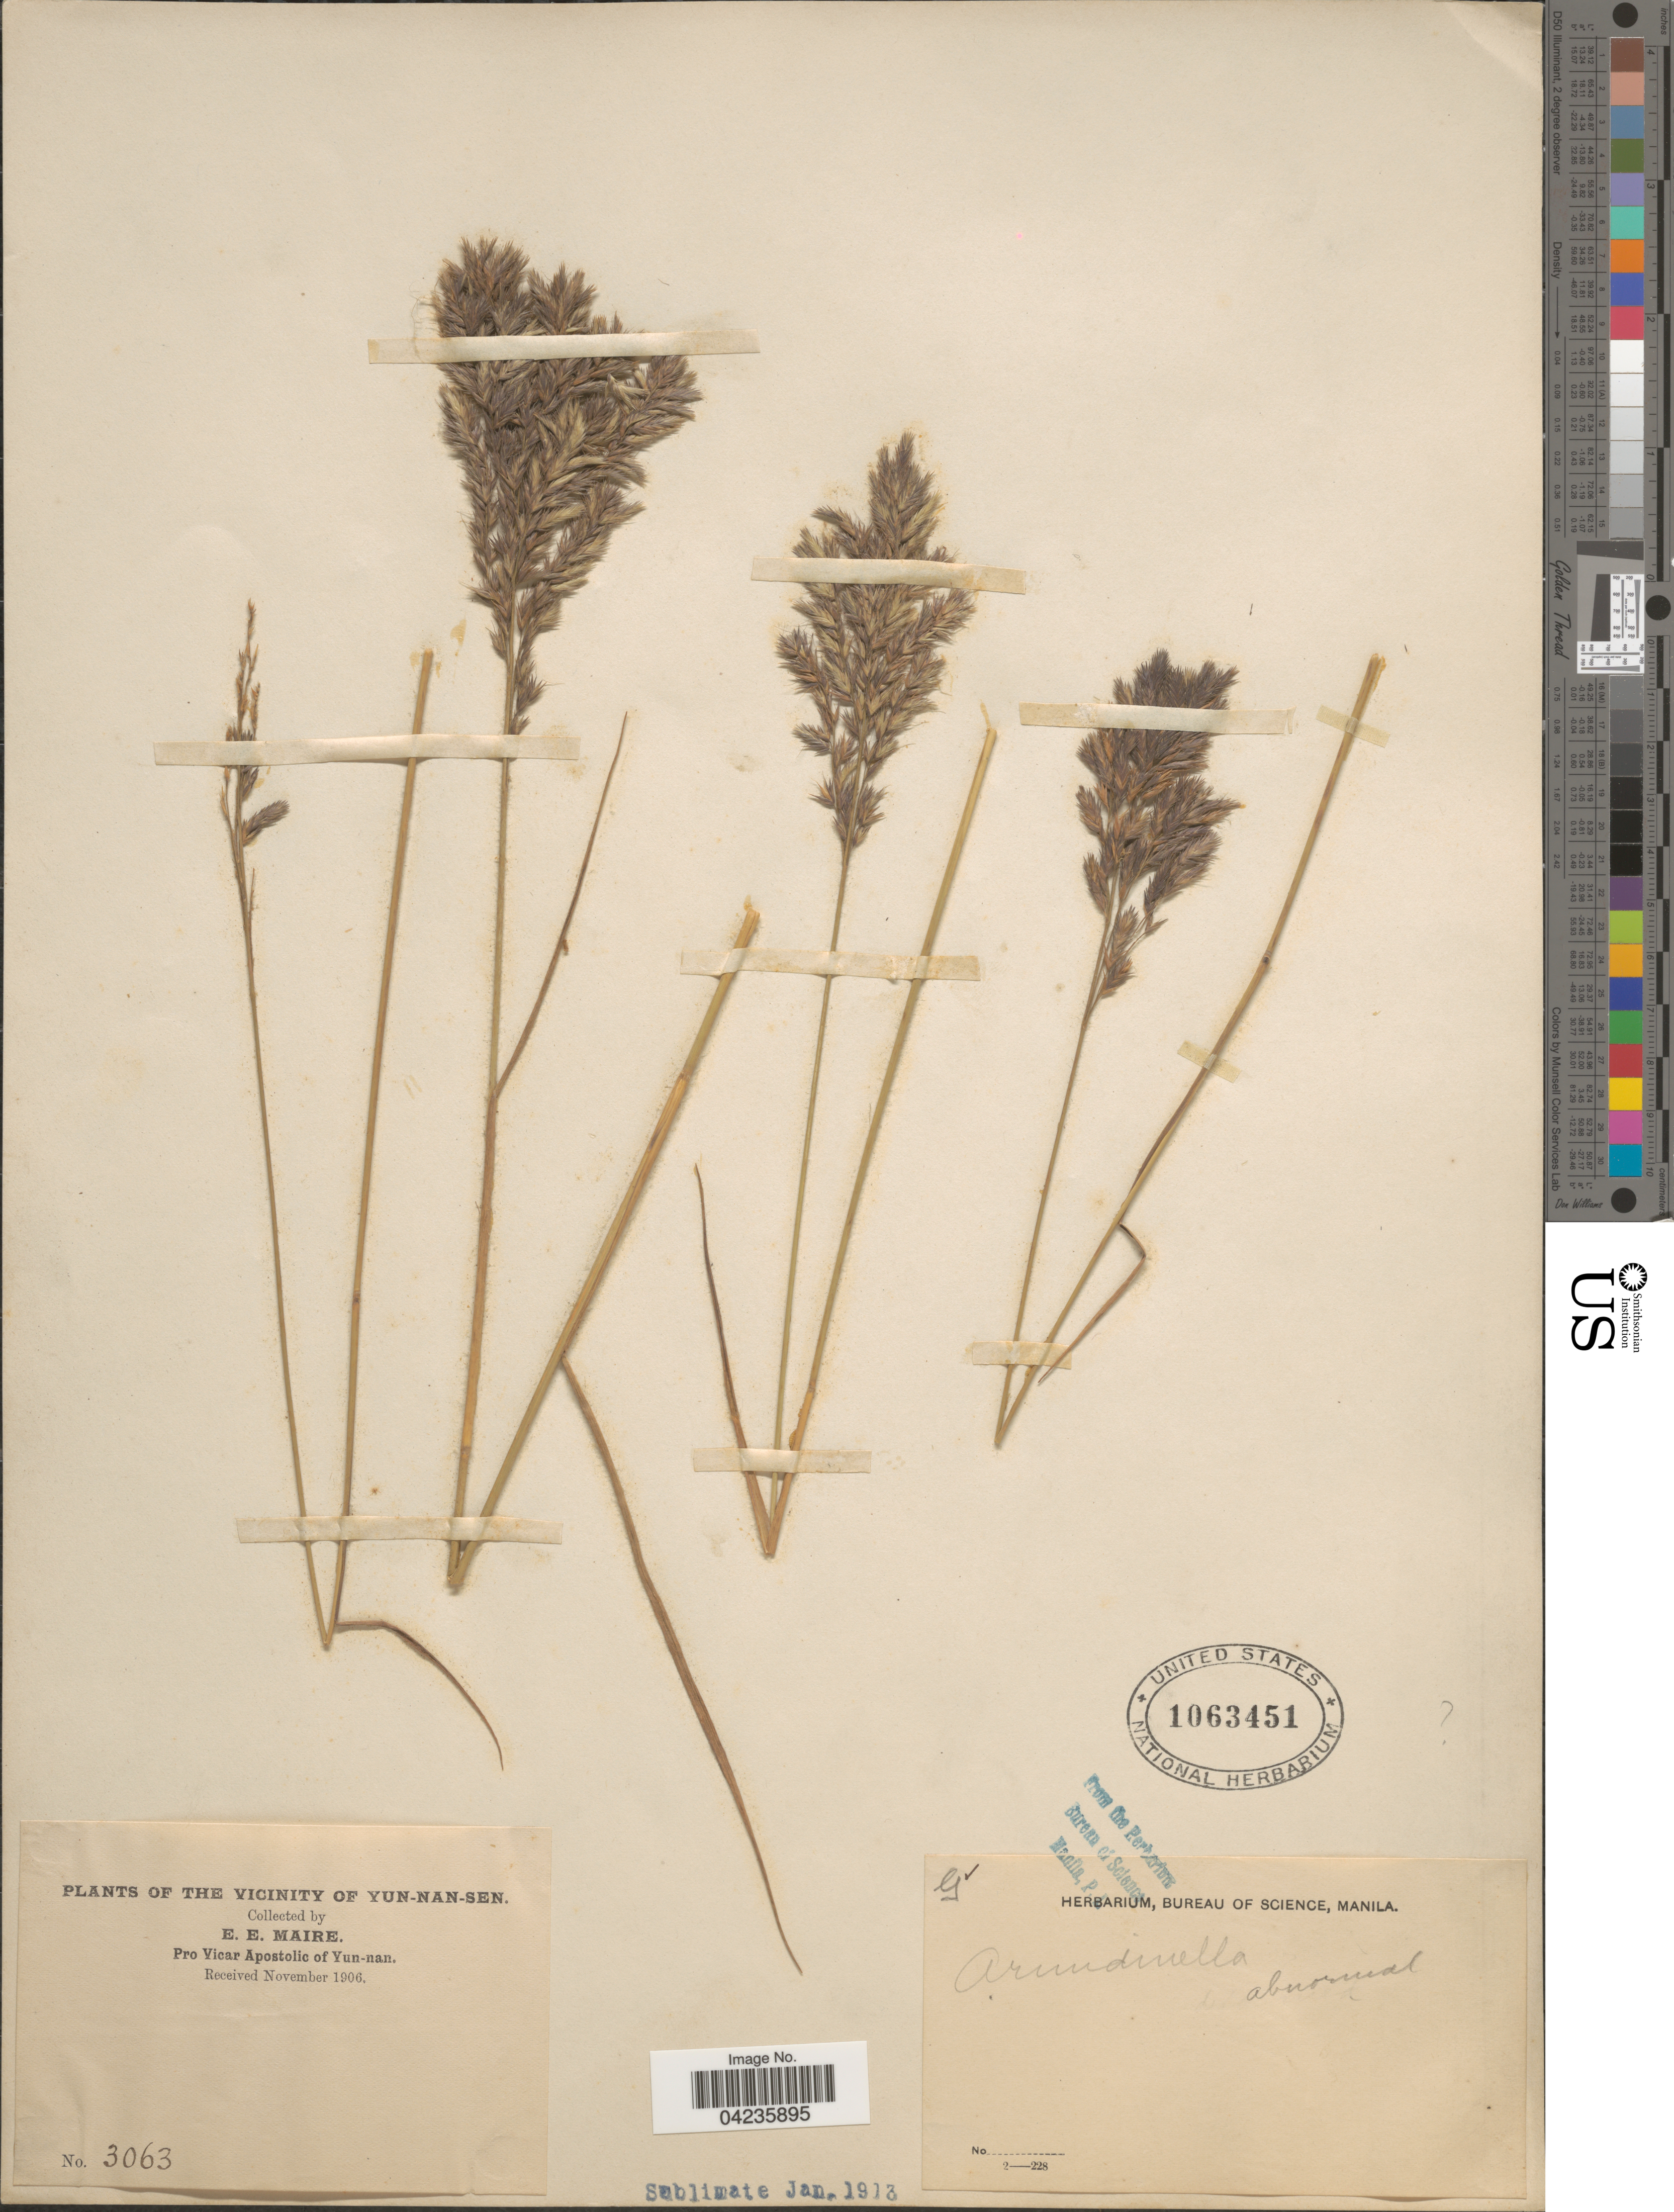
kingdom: Plantae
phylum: Tracheophyta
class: Liliopsida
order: Poales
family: Poaceae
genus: Arundinella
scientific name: Arundinella hookeri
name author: Munro ex Keng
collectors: E. E. Maire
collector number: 3063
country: China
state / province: Yunnan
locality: The vicinity of Yun-nan-sen.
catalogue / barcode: US 1063451